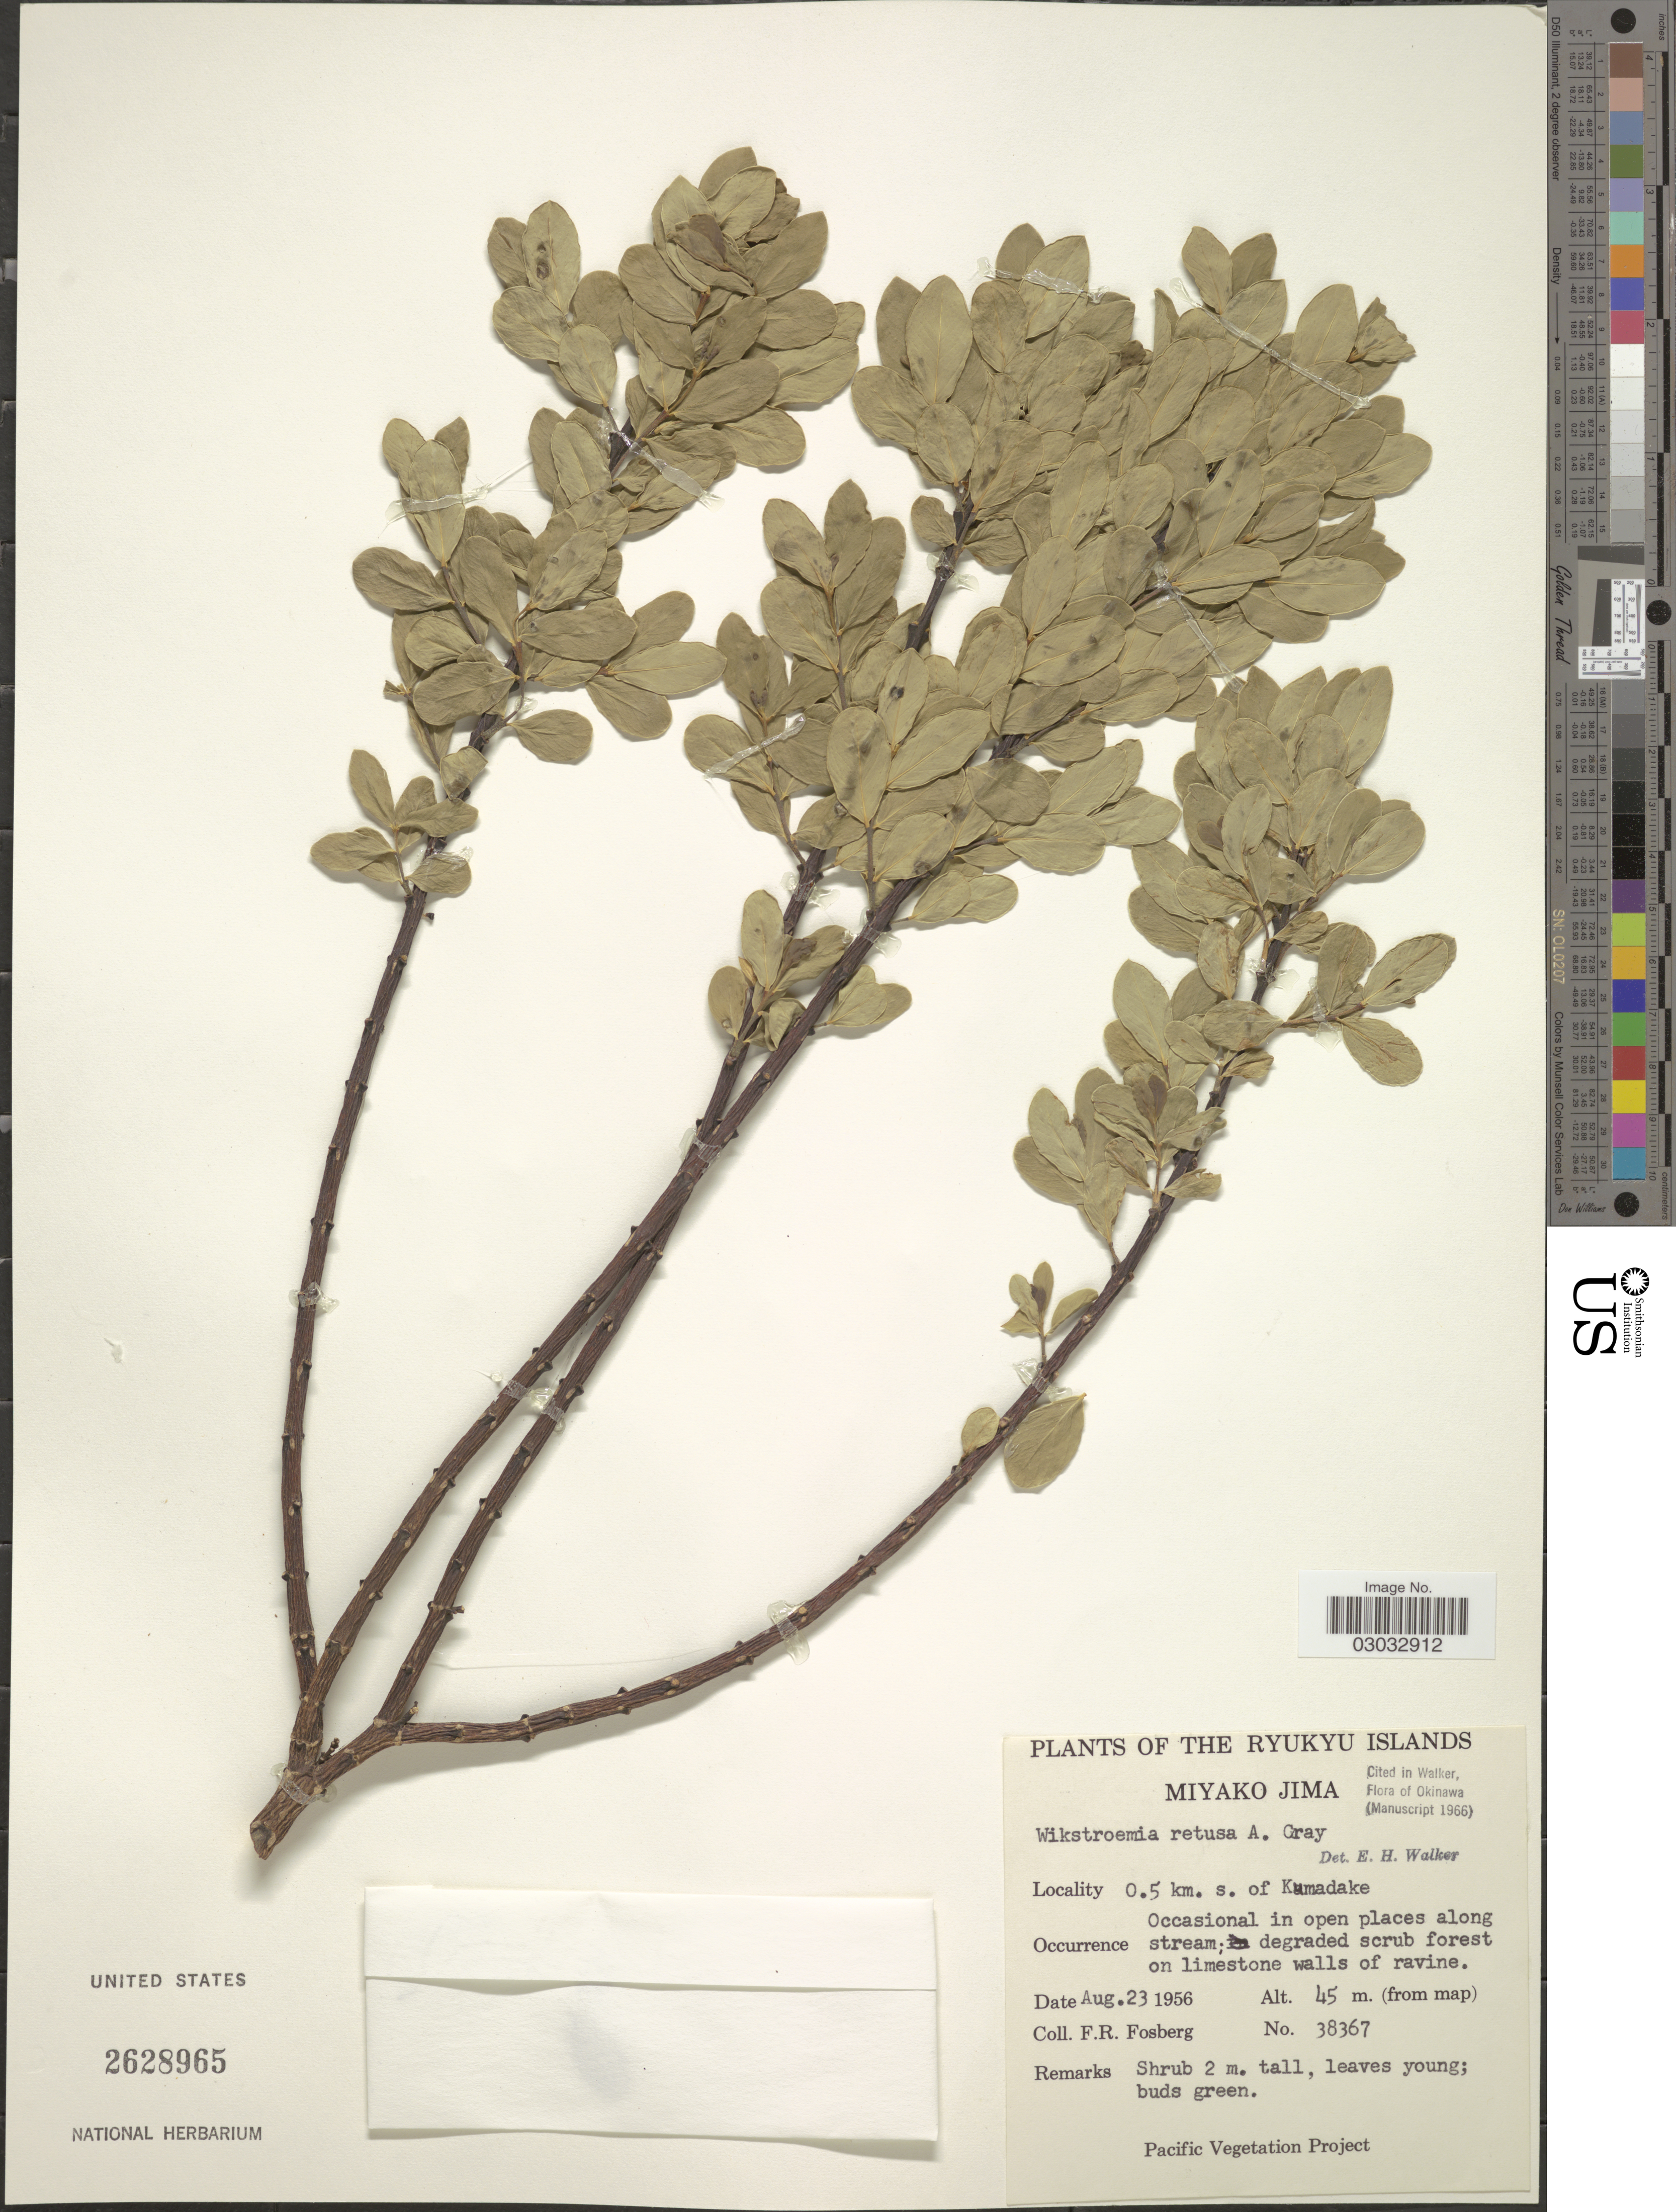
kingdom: Plantae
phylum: Tracheophyta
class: Magnoliopsida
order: Malvales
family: Thymelaeaceae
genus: Wikstroemia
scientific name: Wikstroemia retusa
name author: A. Gray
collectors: F. R. Fosberg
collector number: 38367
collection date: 1956-08-23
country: Japan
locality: The Ryukyu Islands, Miyako Jima, 0.5 km. s. of Kumadake.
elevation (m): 45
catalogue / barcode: US 2628965